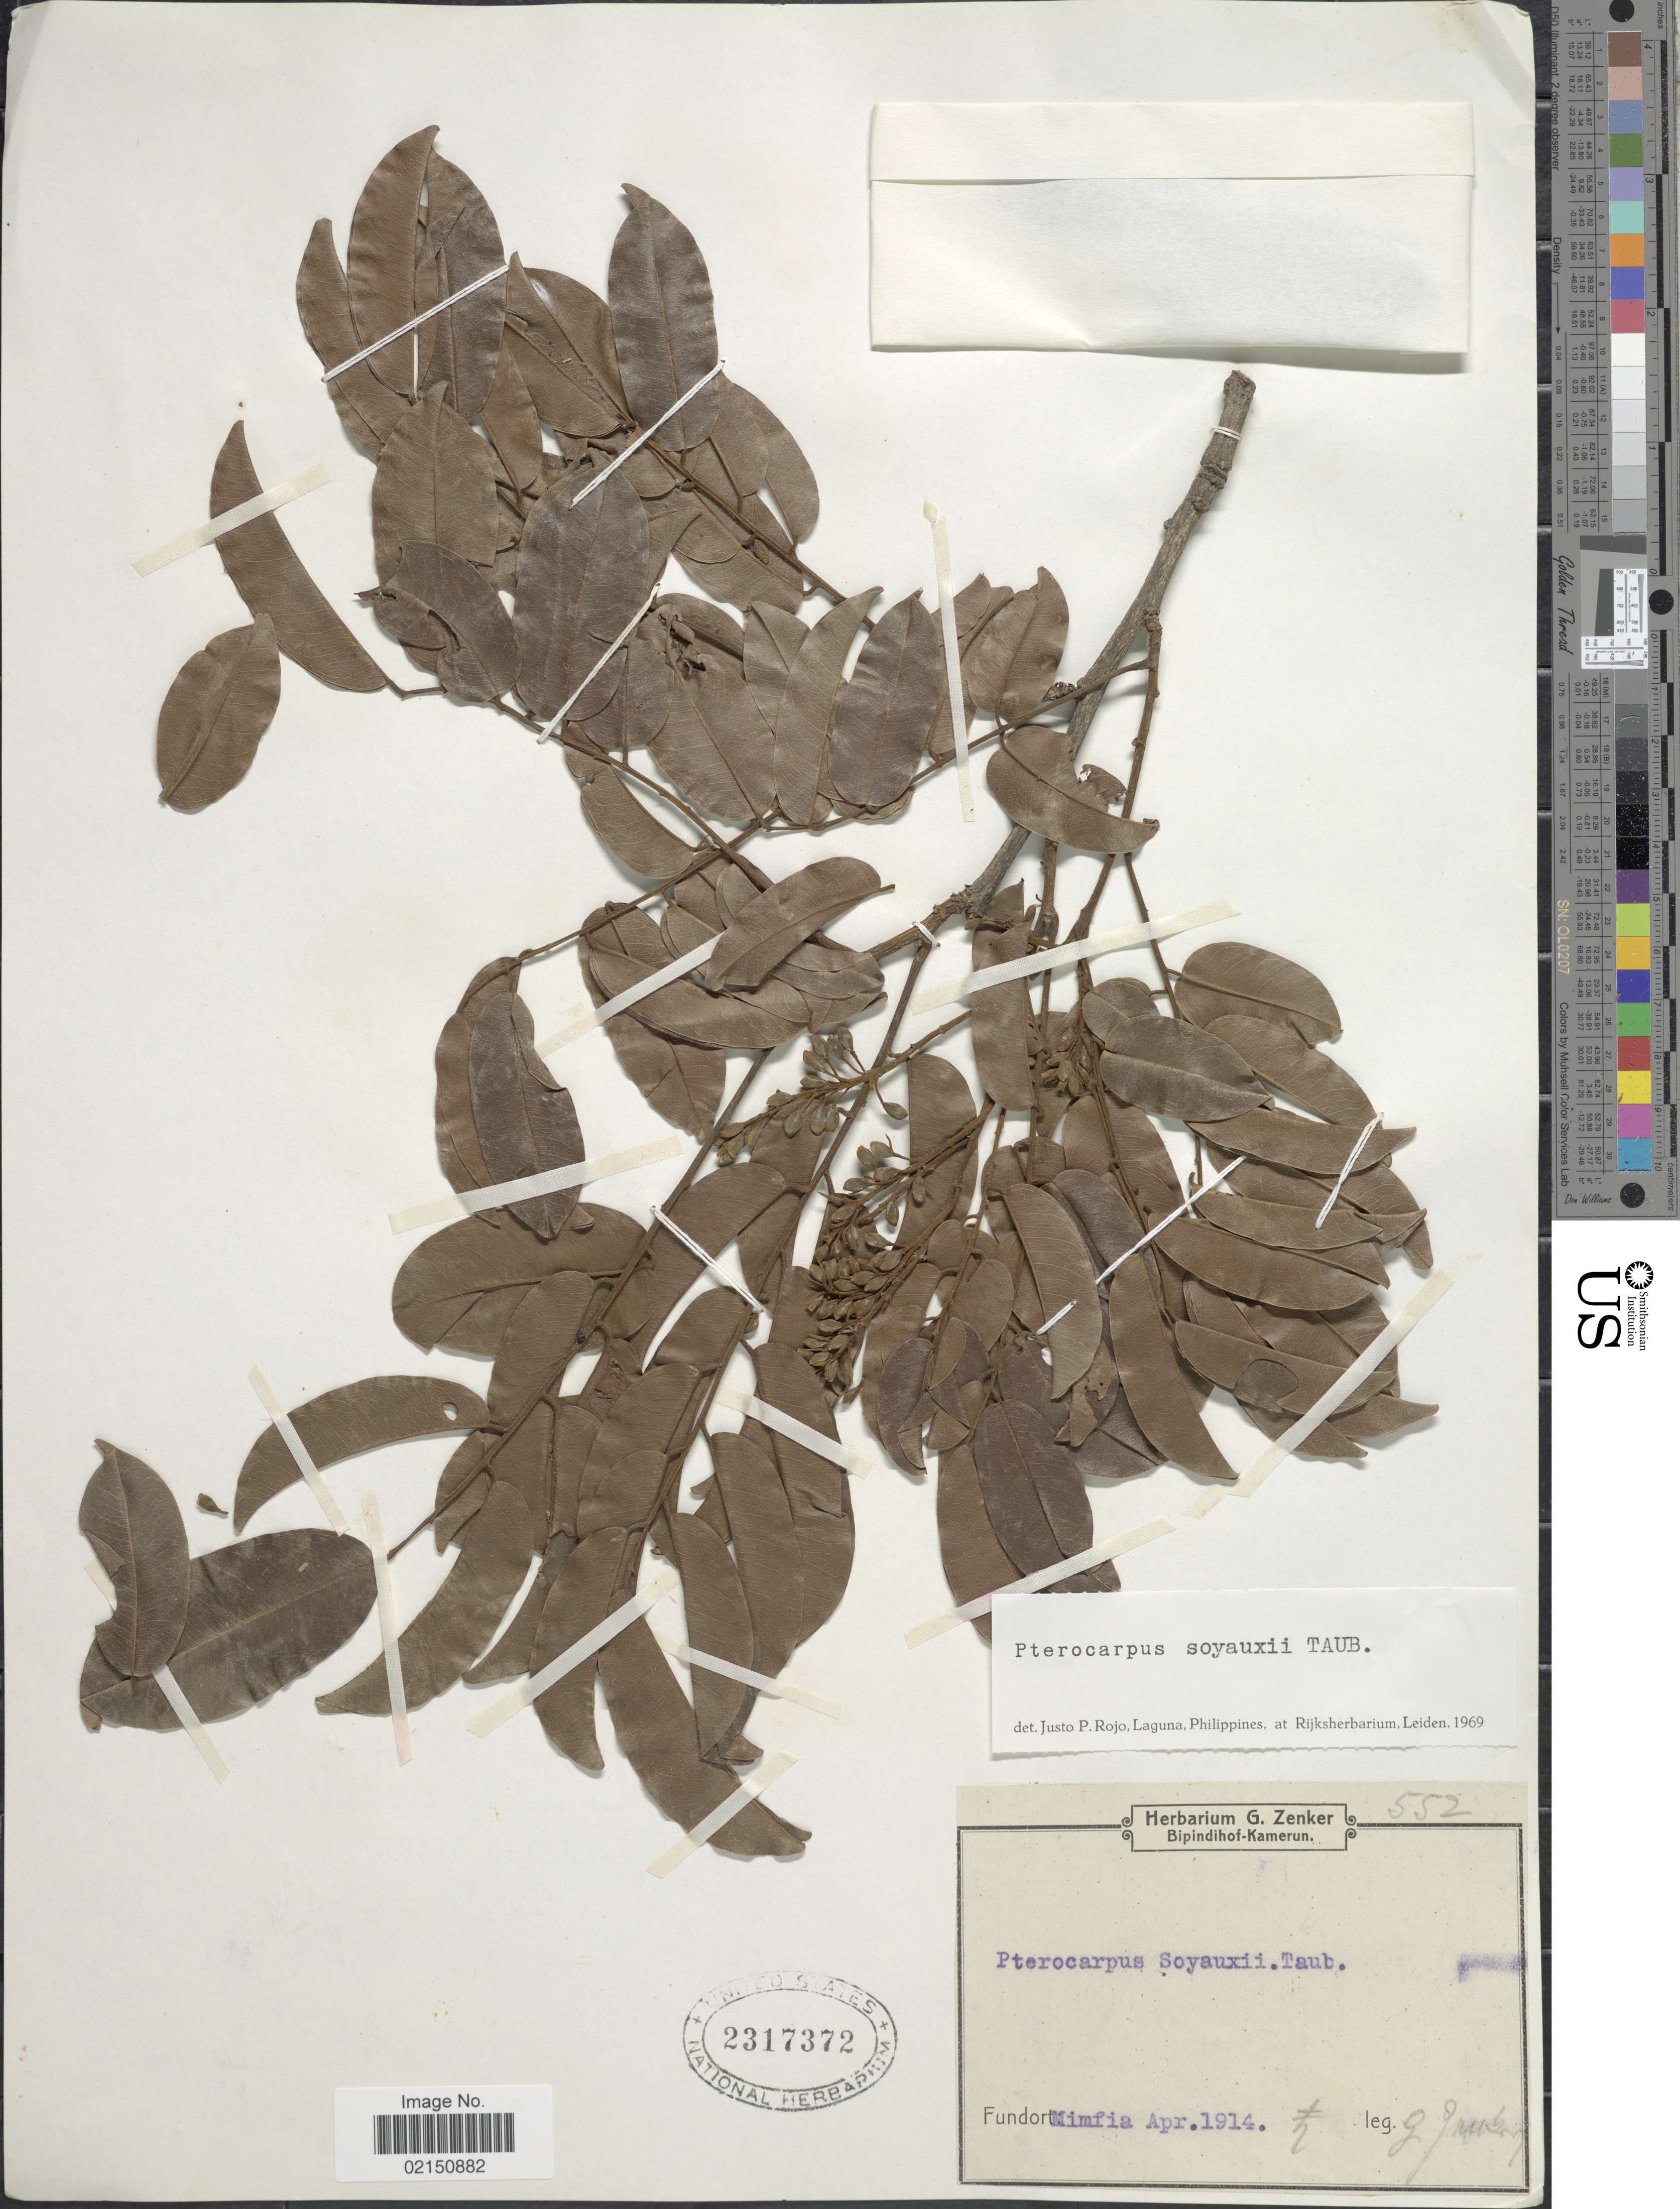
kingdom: Plantae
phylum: Tracheophyta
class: Magnoliopsida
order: Fabales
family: Fabaceae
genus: Pterocarpus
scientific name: Pterocarpus soyauxii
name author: Taub.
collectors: G. A. Zenker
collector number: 552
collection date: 1914-04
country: Cameroon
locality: Mimfia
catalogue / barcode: US 2317372